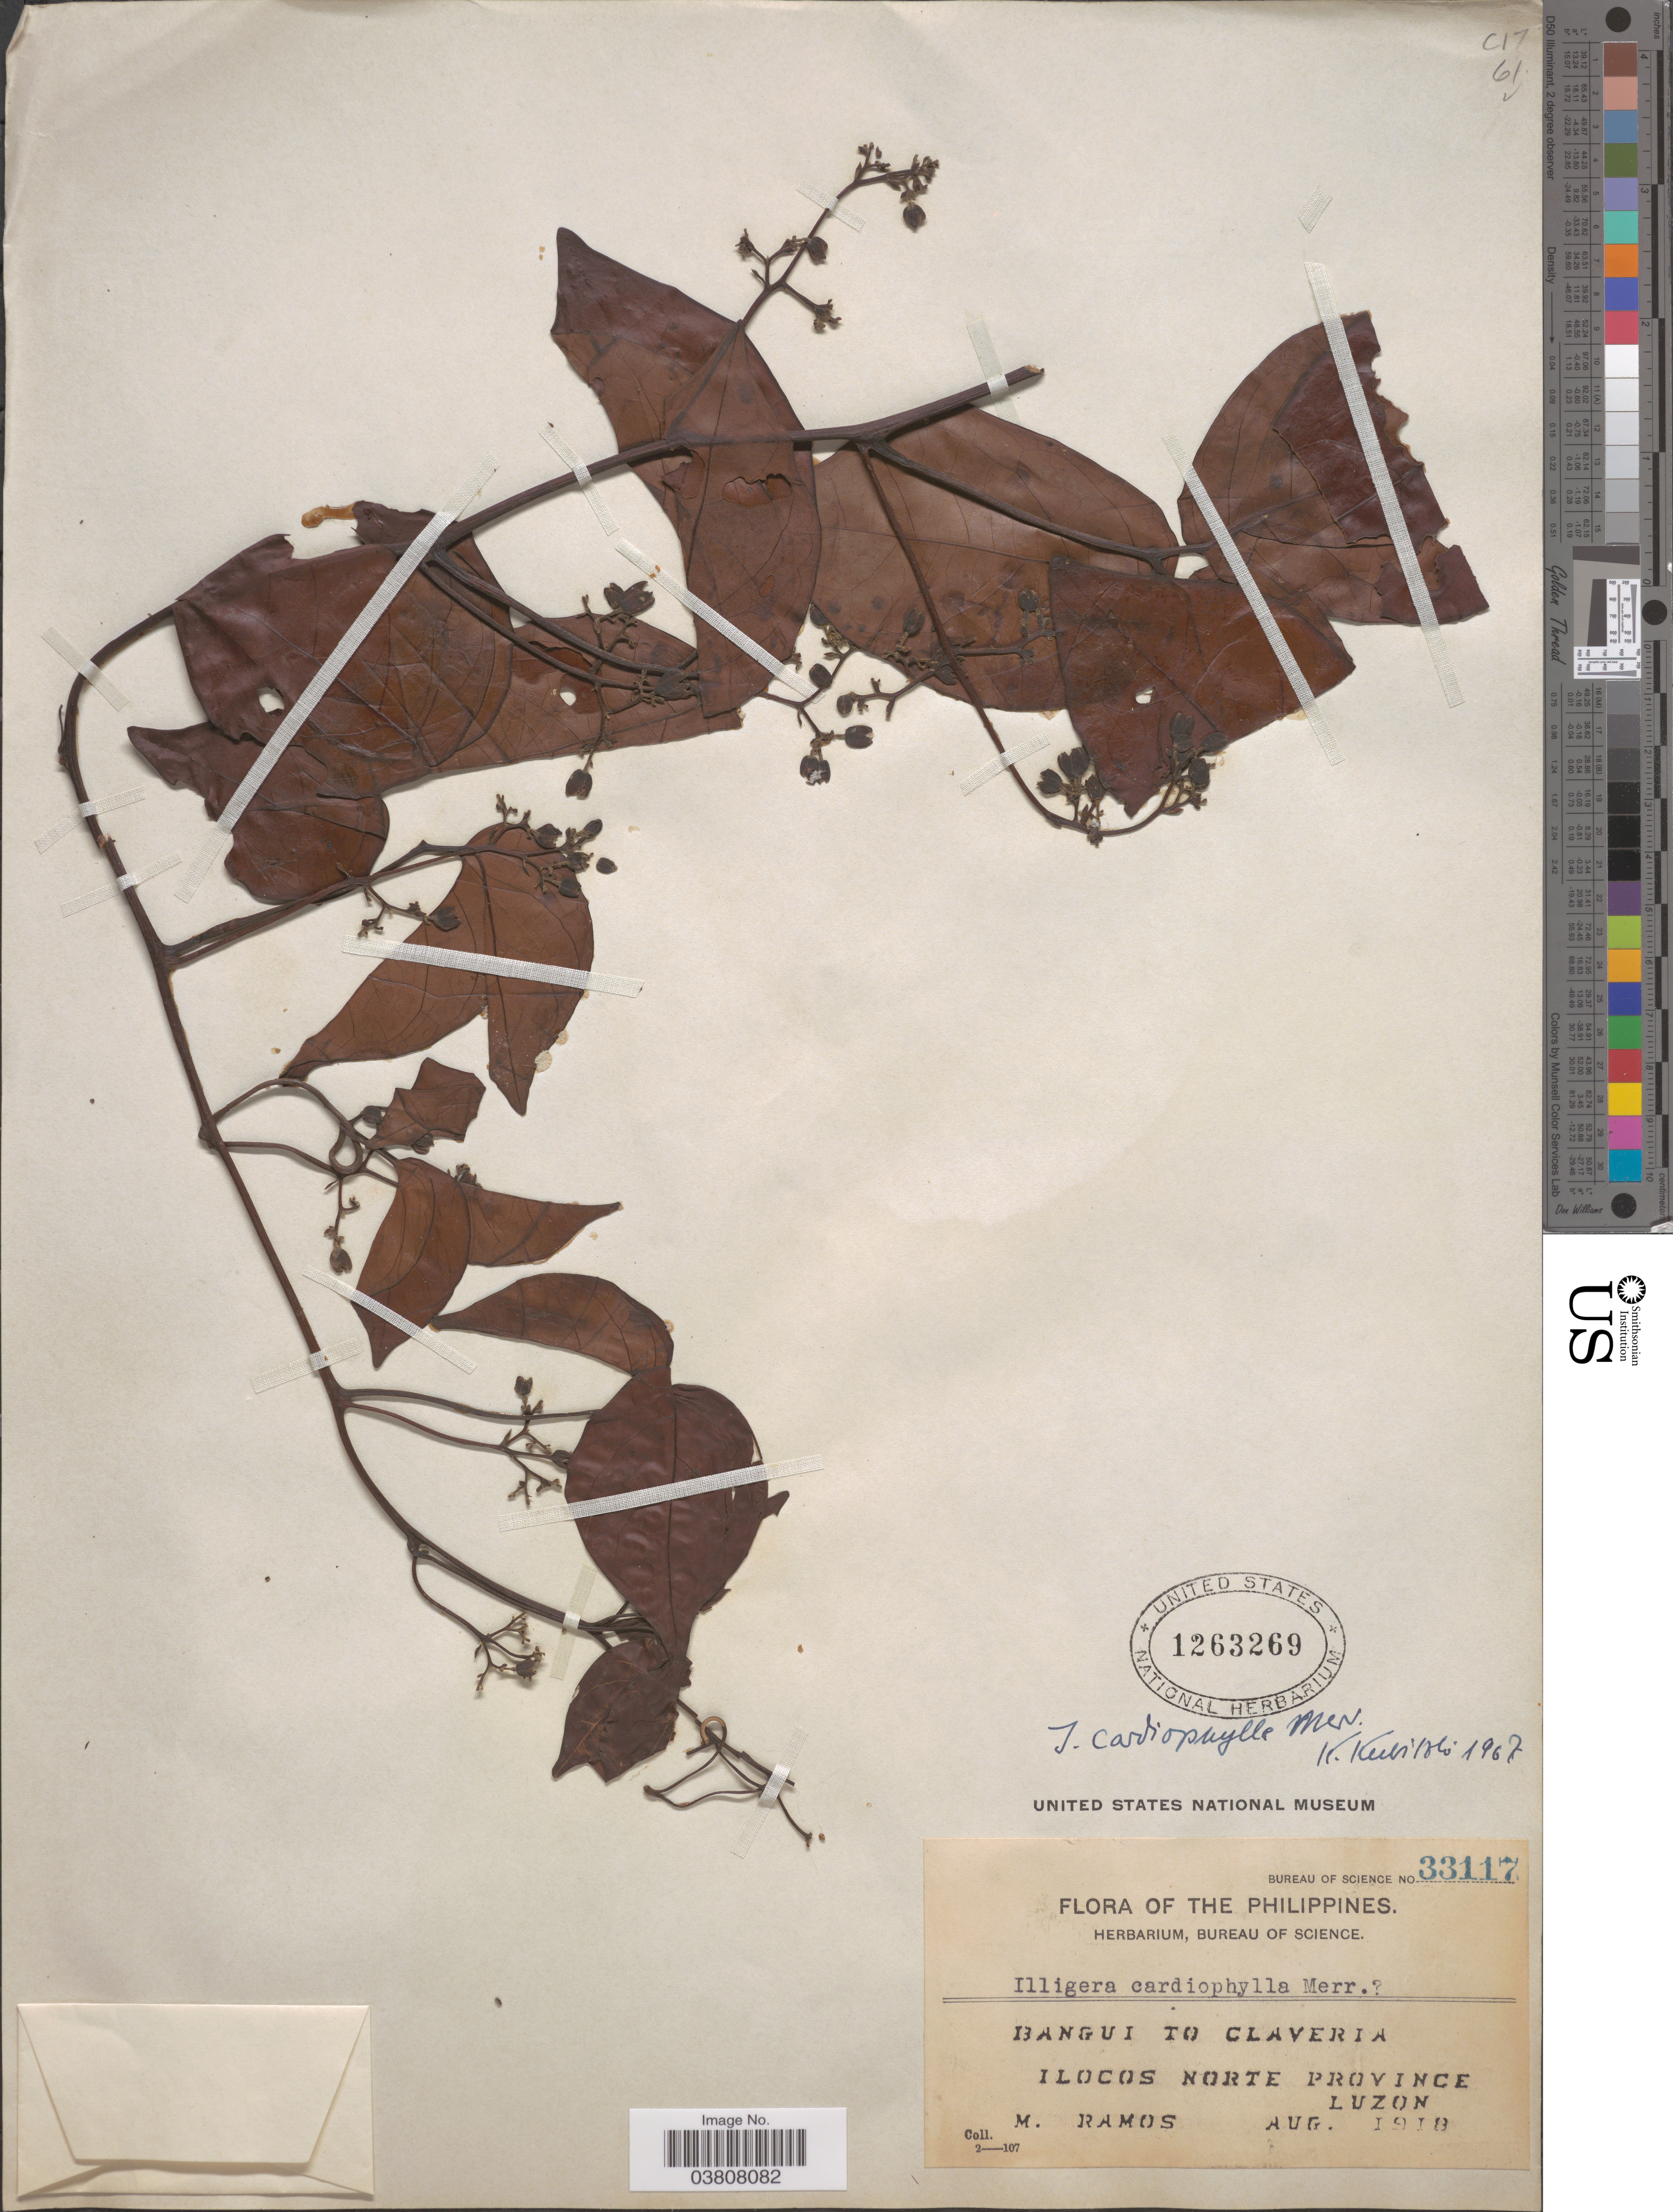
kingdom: Plantae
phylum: Tracheophyta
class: Magnoliopsida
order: Laurales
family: Hernandiaceae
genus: Illigera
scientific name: Illigera cardiophylla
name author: Merr.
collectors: M. Ramos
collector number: Bureau of Science 33117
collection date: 1918-08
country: Philippines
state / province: Ilocos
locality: Bangui to Claveria. Ilocos Norte Province. Luzon.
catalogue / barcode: US 1263269